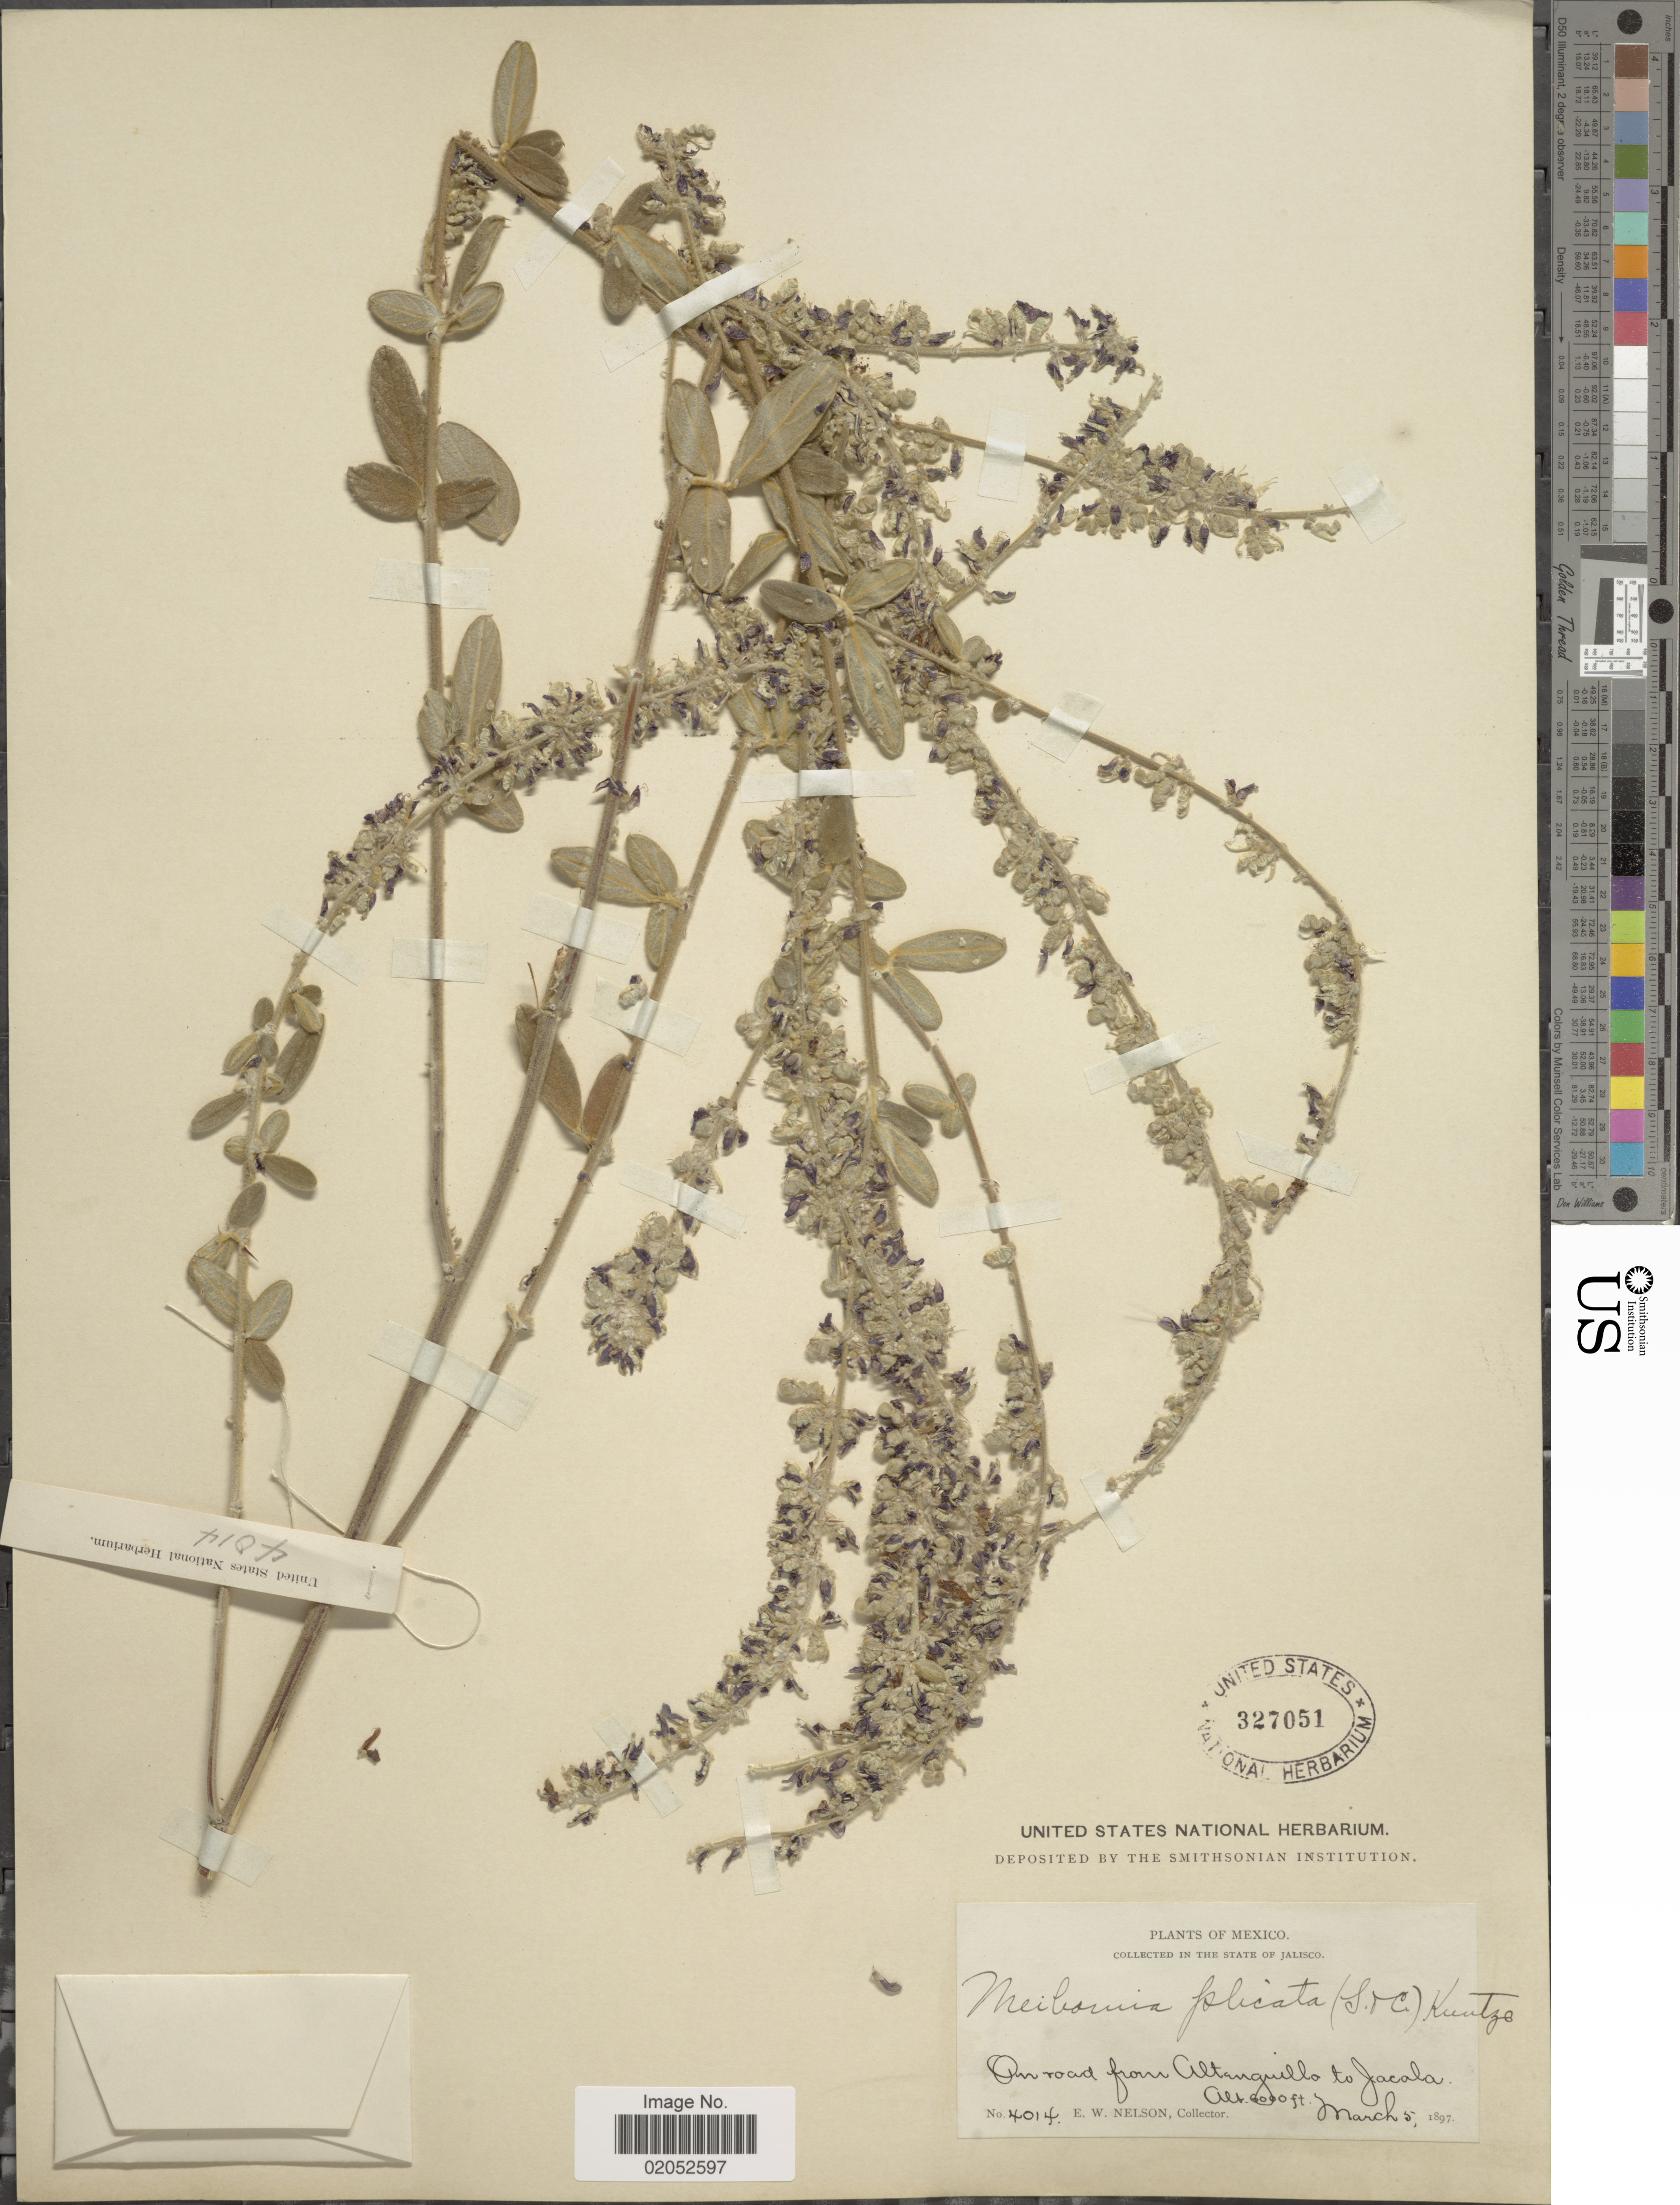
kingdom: Plantae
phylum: Tracheophyta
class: Magnoliopsida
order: Fabales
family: Fabaceae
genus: Desmodium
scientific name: Desmodium plicatum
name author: Schltdl. & Cham.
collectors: E. W. Nelson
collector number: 4014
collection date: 1897-03-05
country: Mexico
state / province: Jalisco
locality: In the State of Jalisco, On road from Altanguillo to Jacala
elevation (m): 1829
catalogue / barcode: US 327051